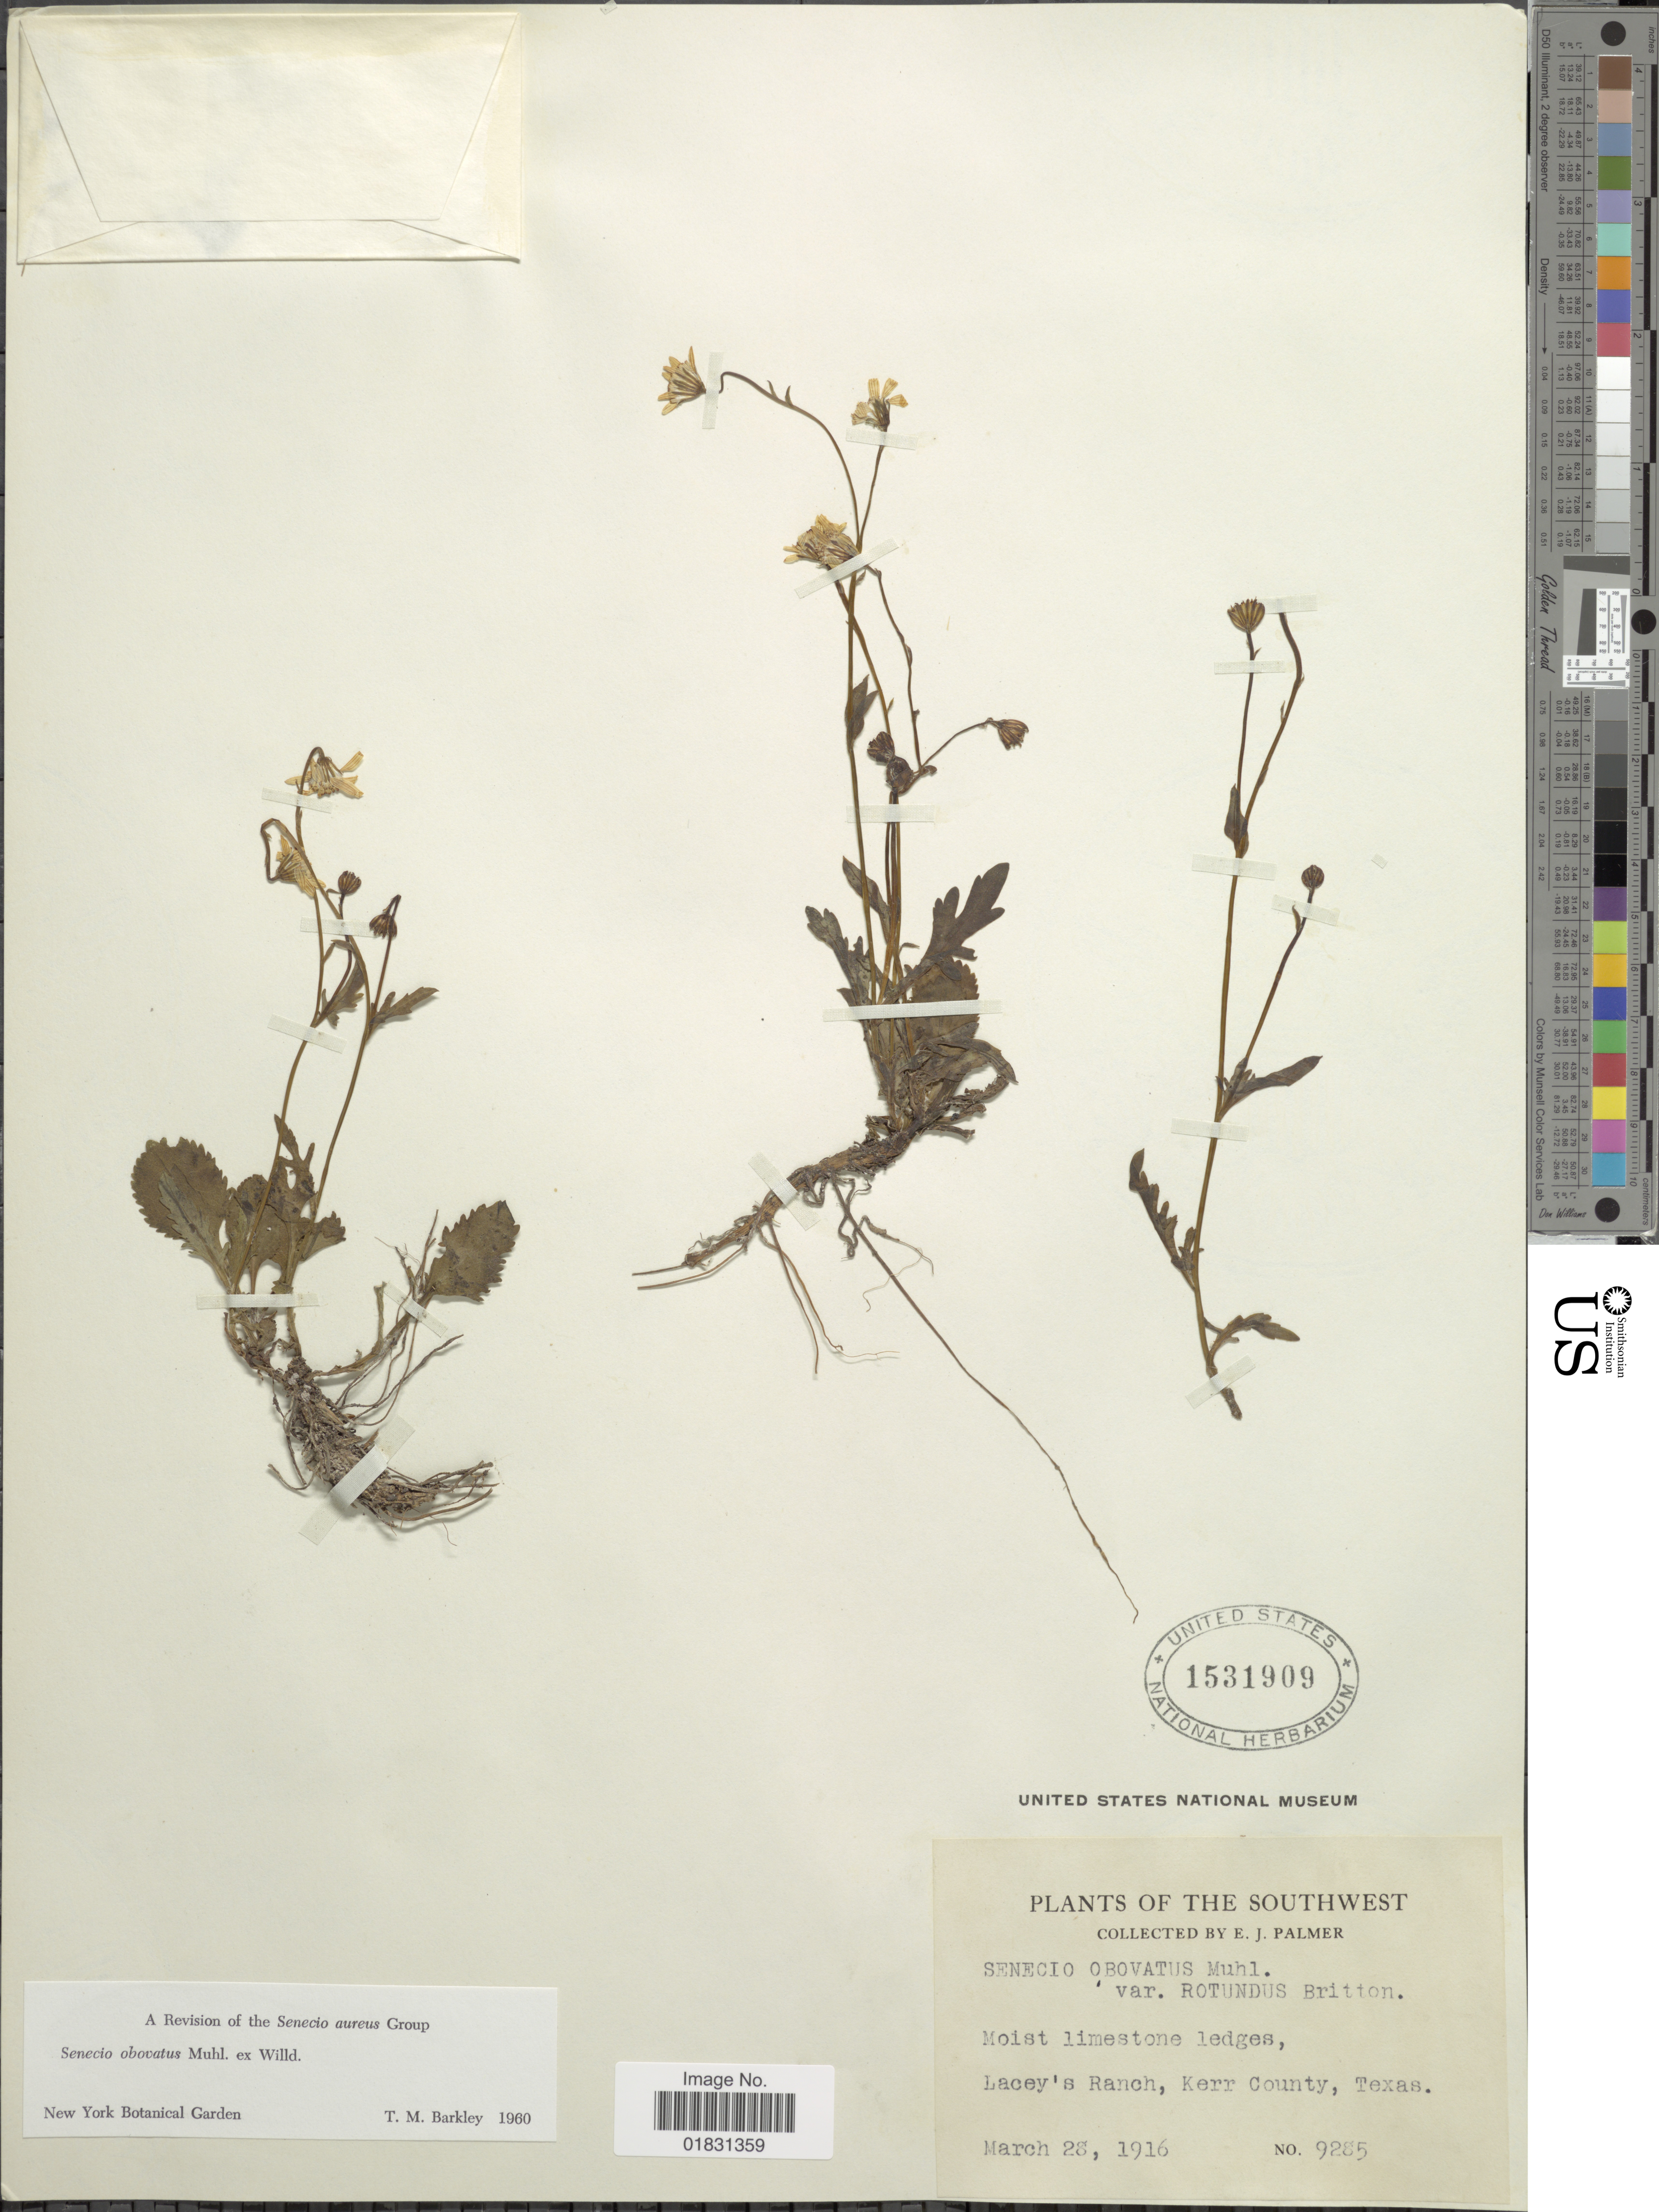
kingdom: Plantae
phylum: Tracheophyta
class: Magnoliopsida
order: Asterales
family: Asteraceae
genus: Packera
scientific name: Packera obovata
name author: (Muhl. ex Willd.) W.A. Weber & Á. Löve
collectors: E. J. Palmer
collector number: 9285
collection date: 1916-03-28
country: United States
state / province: Texas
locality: The Southwest, Moist limestone ledges, Lacey's Ranch, kerr County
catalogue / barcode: US 1531909